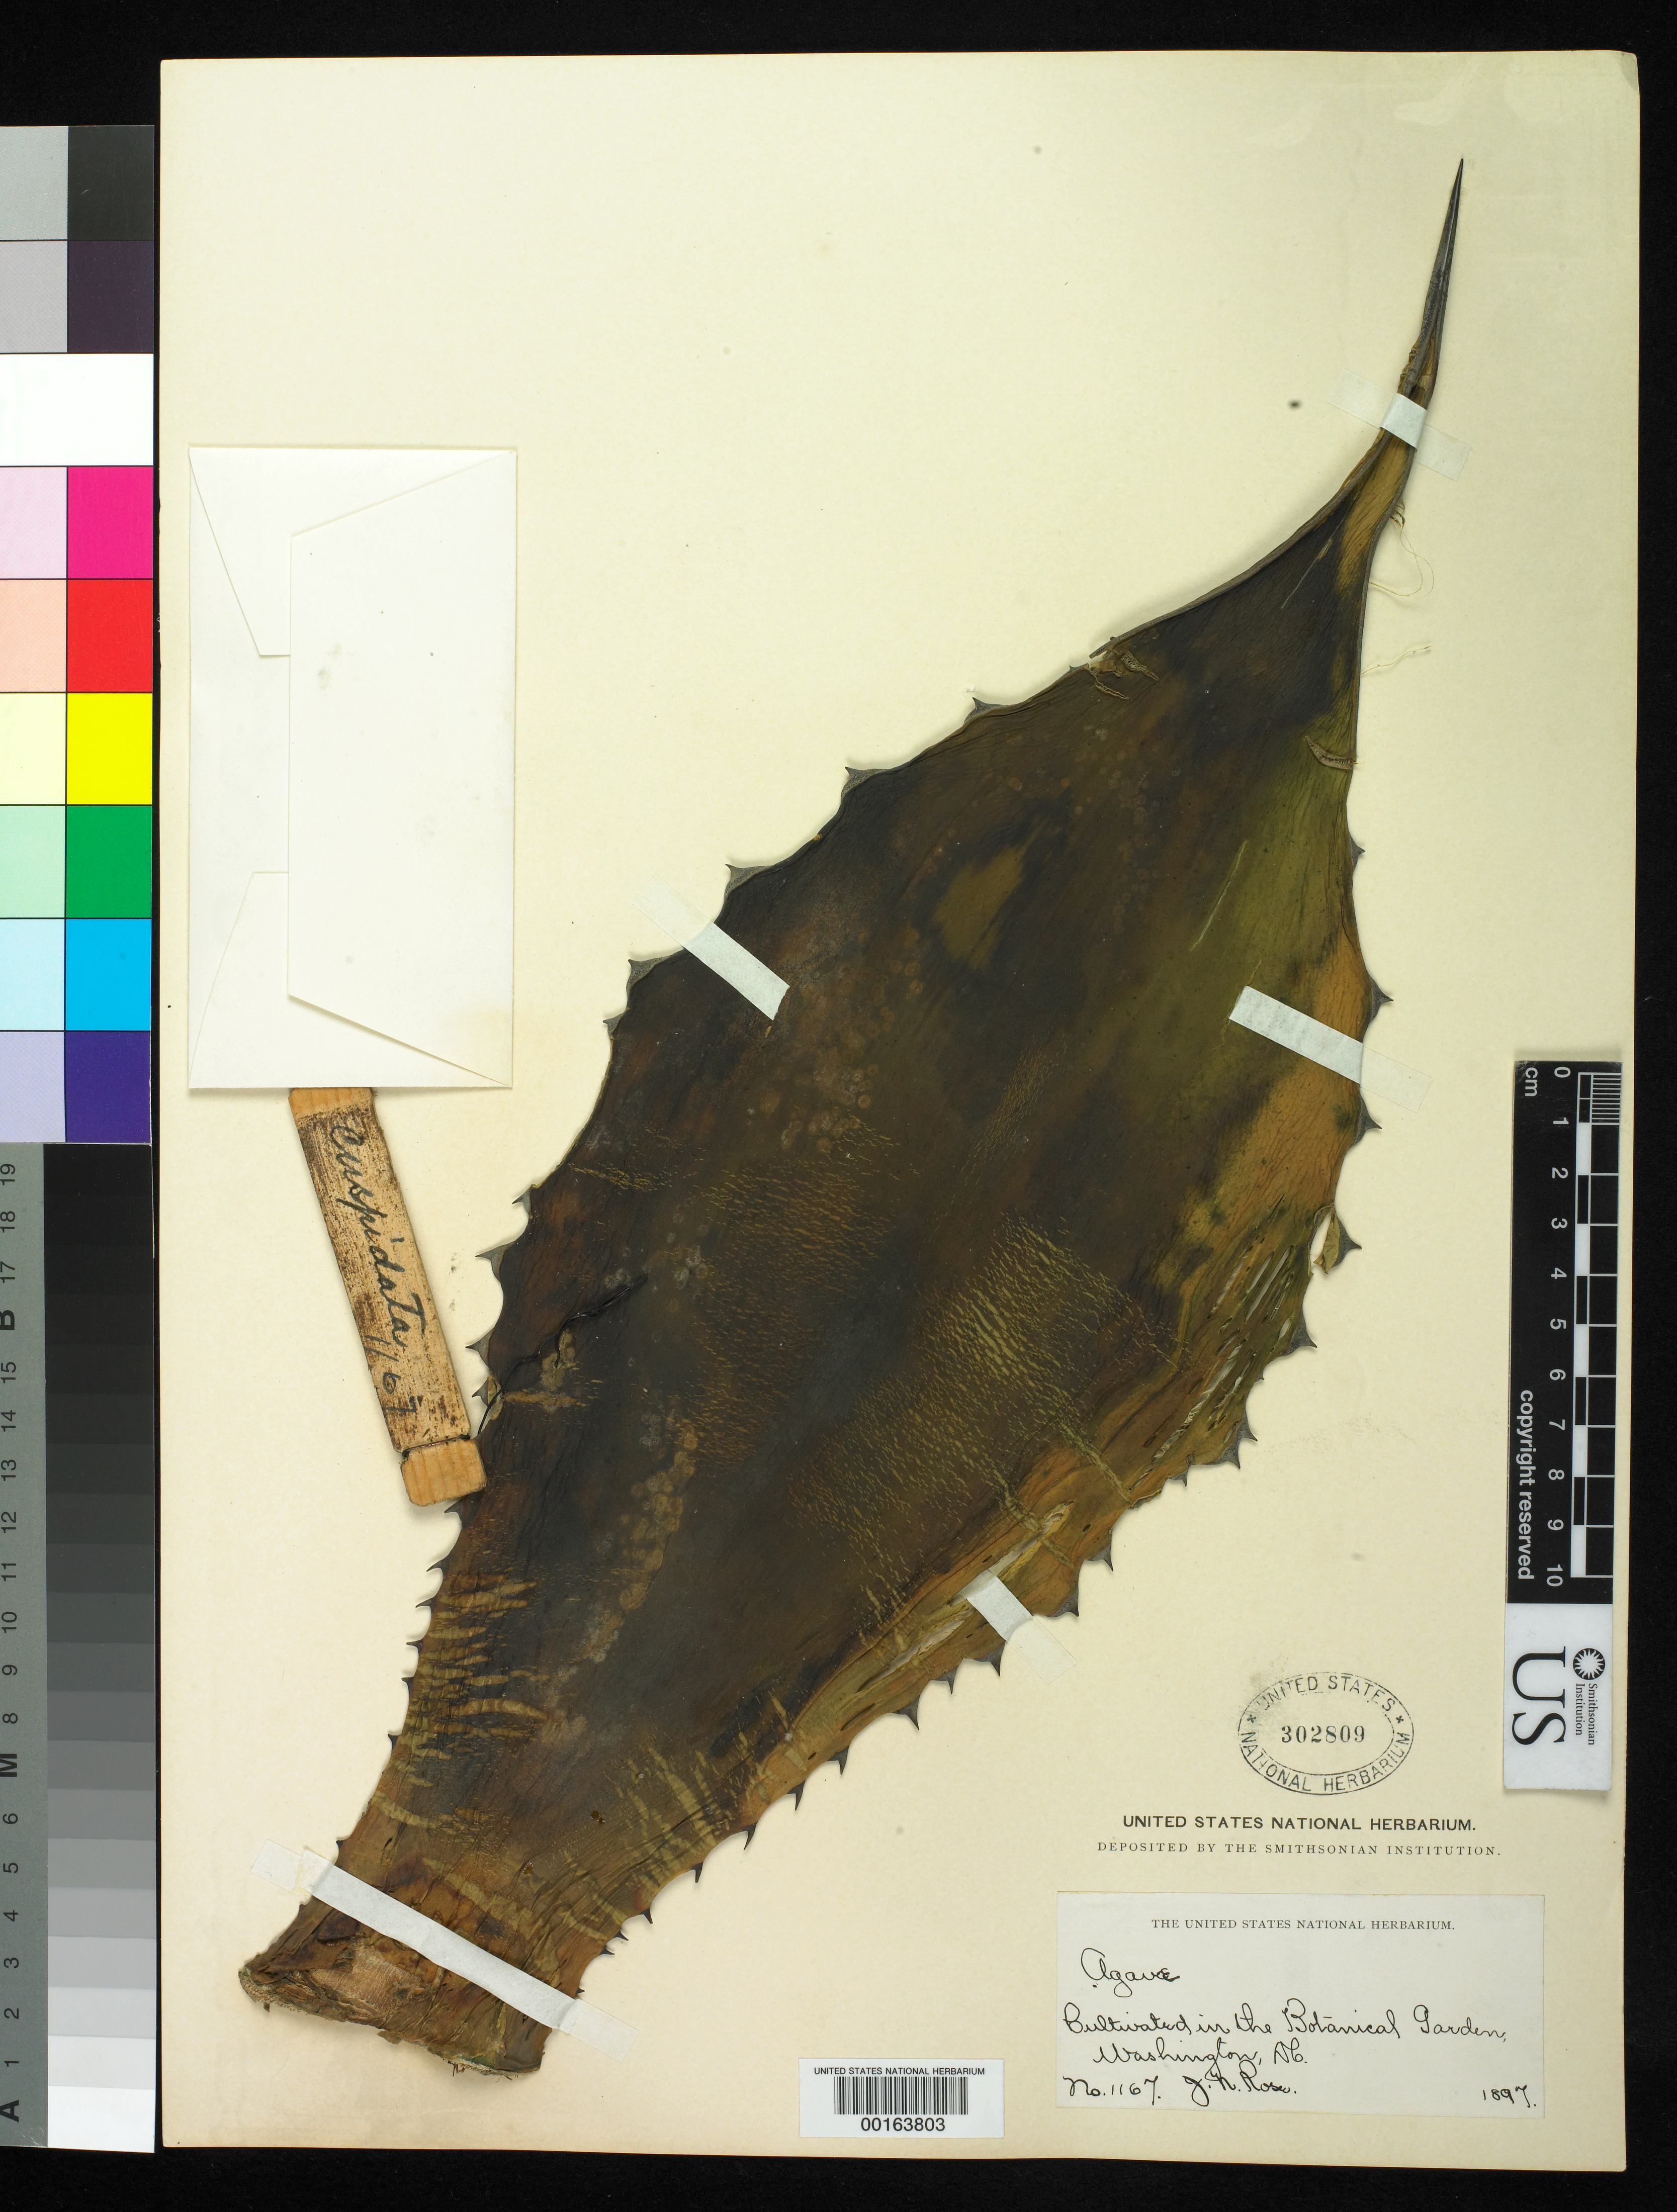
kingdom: Plantae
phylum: Tracheophyta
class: Liliopsida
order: Asparagales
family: Asparagaceae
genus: Agave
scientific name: Agave sp.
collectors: J. N. Rose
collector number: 1167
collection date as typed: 1897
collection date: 1897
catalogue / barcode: US 302809